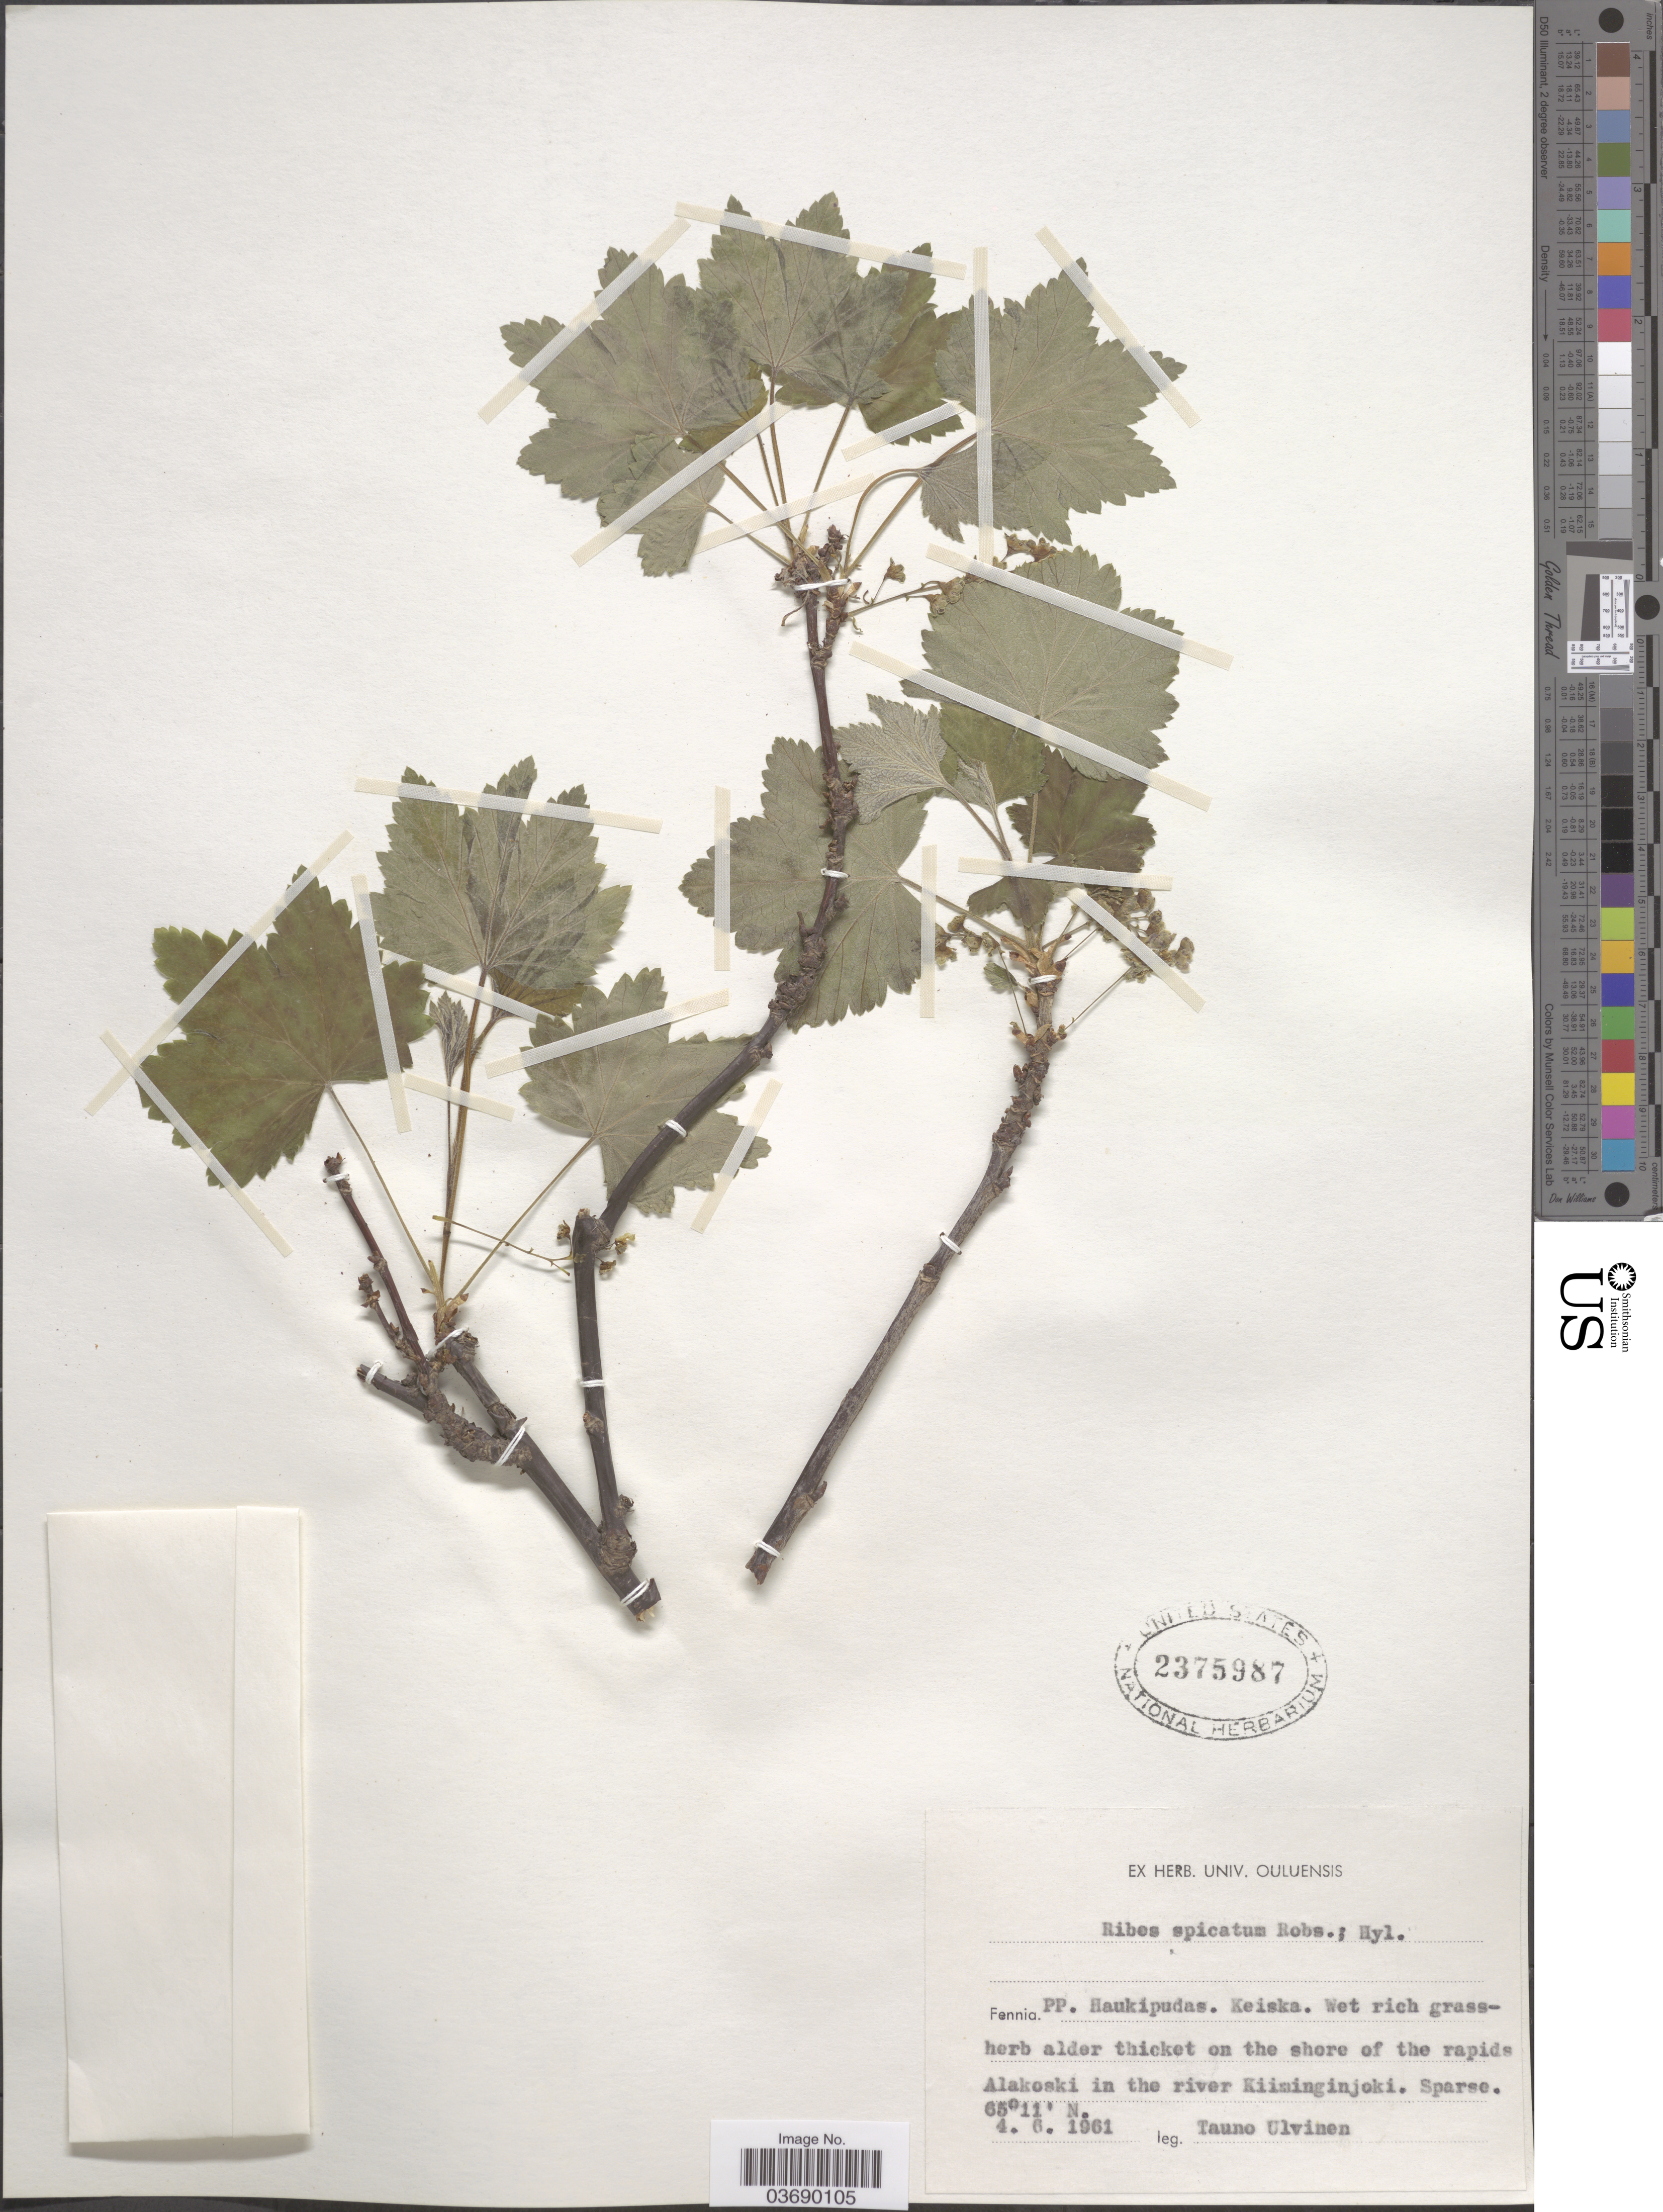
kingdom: Plantae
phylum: Tracheophyta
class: Magnoliopsida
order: Saxifragales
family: Grossulariaceae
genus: Ribes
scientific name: Ribes spicatum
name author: E. Robson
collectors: T. Ulvinen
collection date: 1961-06-04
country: Finland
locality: Fennia. PP. Haukipudas. Keiska. Shore of the rapids Alakoski in the river Kiiminginjoki.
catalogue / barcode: US 2375987